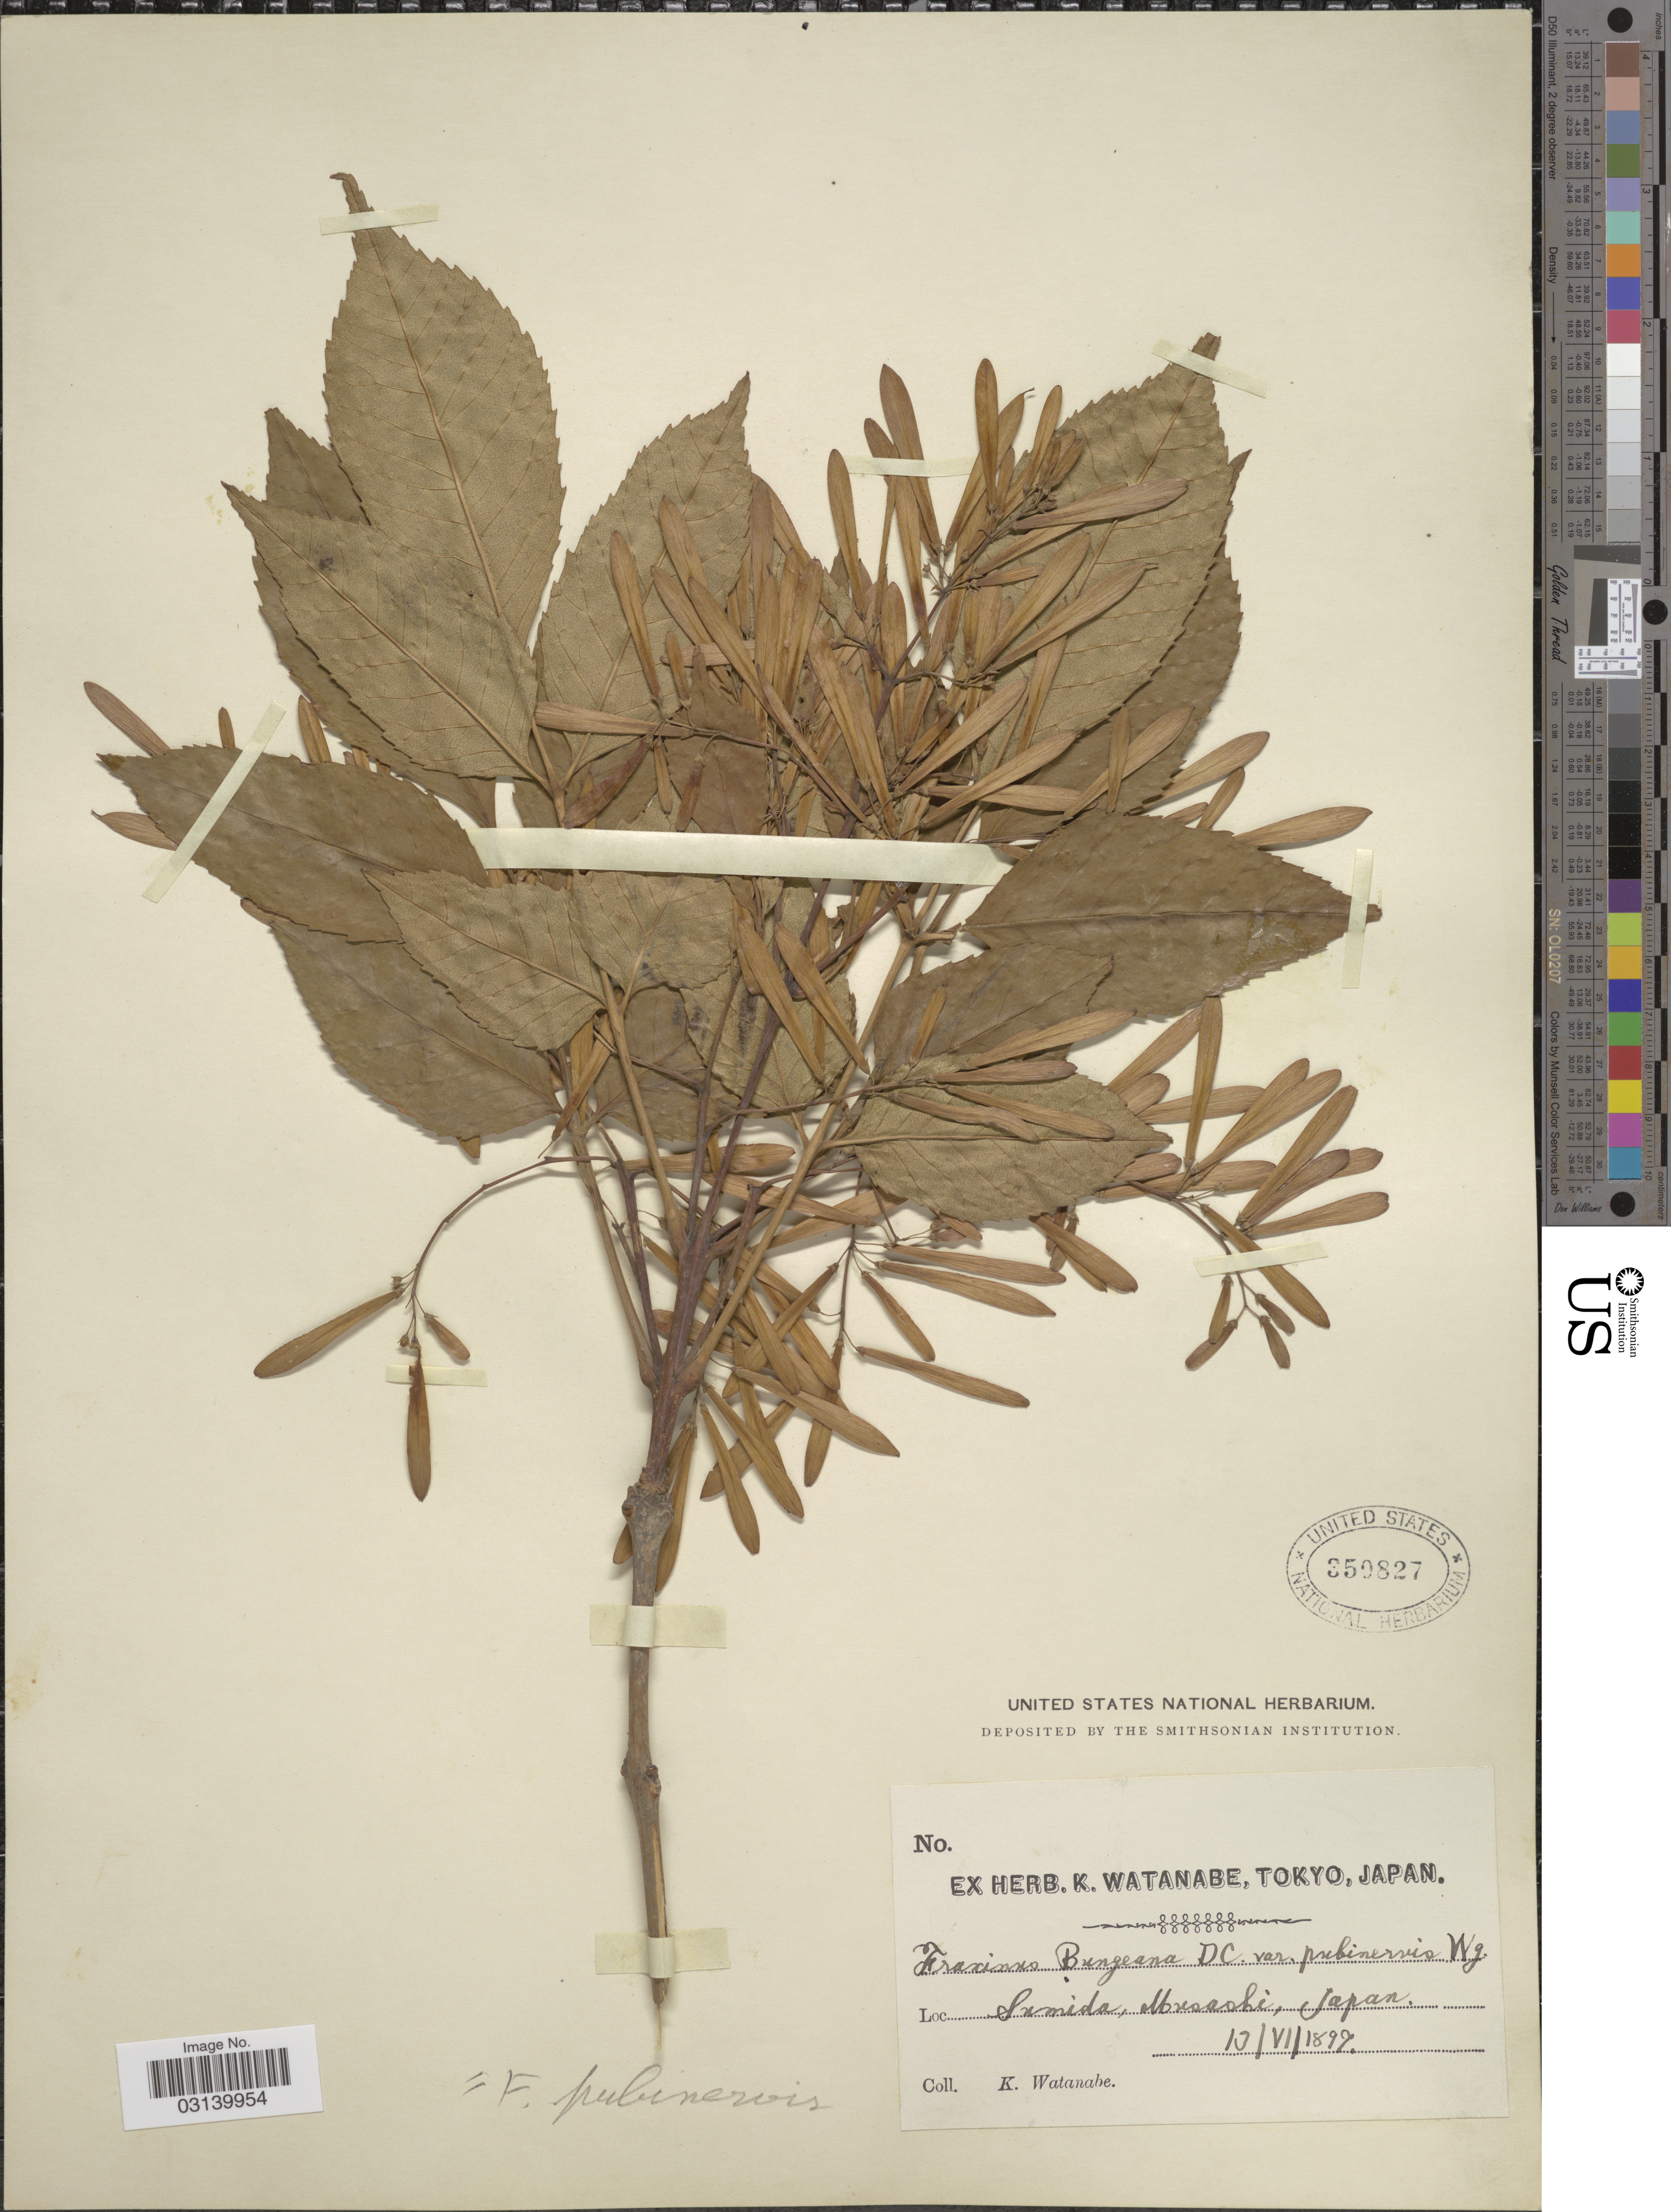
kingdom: Plantae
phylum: Tracheophyta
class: Magnoliopsida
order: Lamiales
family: Oleaceae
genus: Fraxinus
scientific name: Fraxinus pubinervis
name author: Blume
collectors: K. Watanabe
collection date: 1897-06-13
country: Japan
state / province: Tokyo, Federal City of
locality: Simoda, Musashi.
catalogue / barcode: US 350827